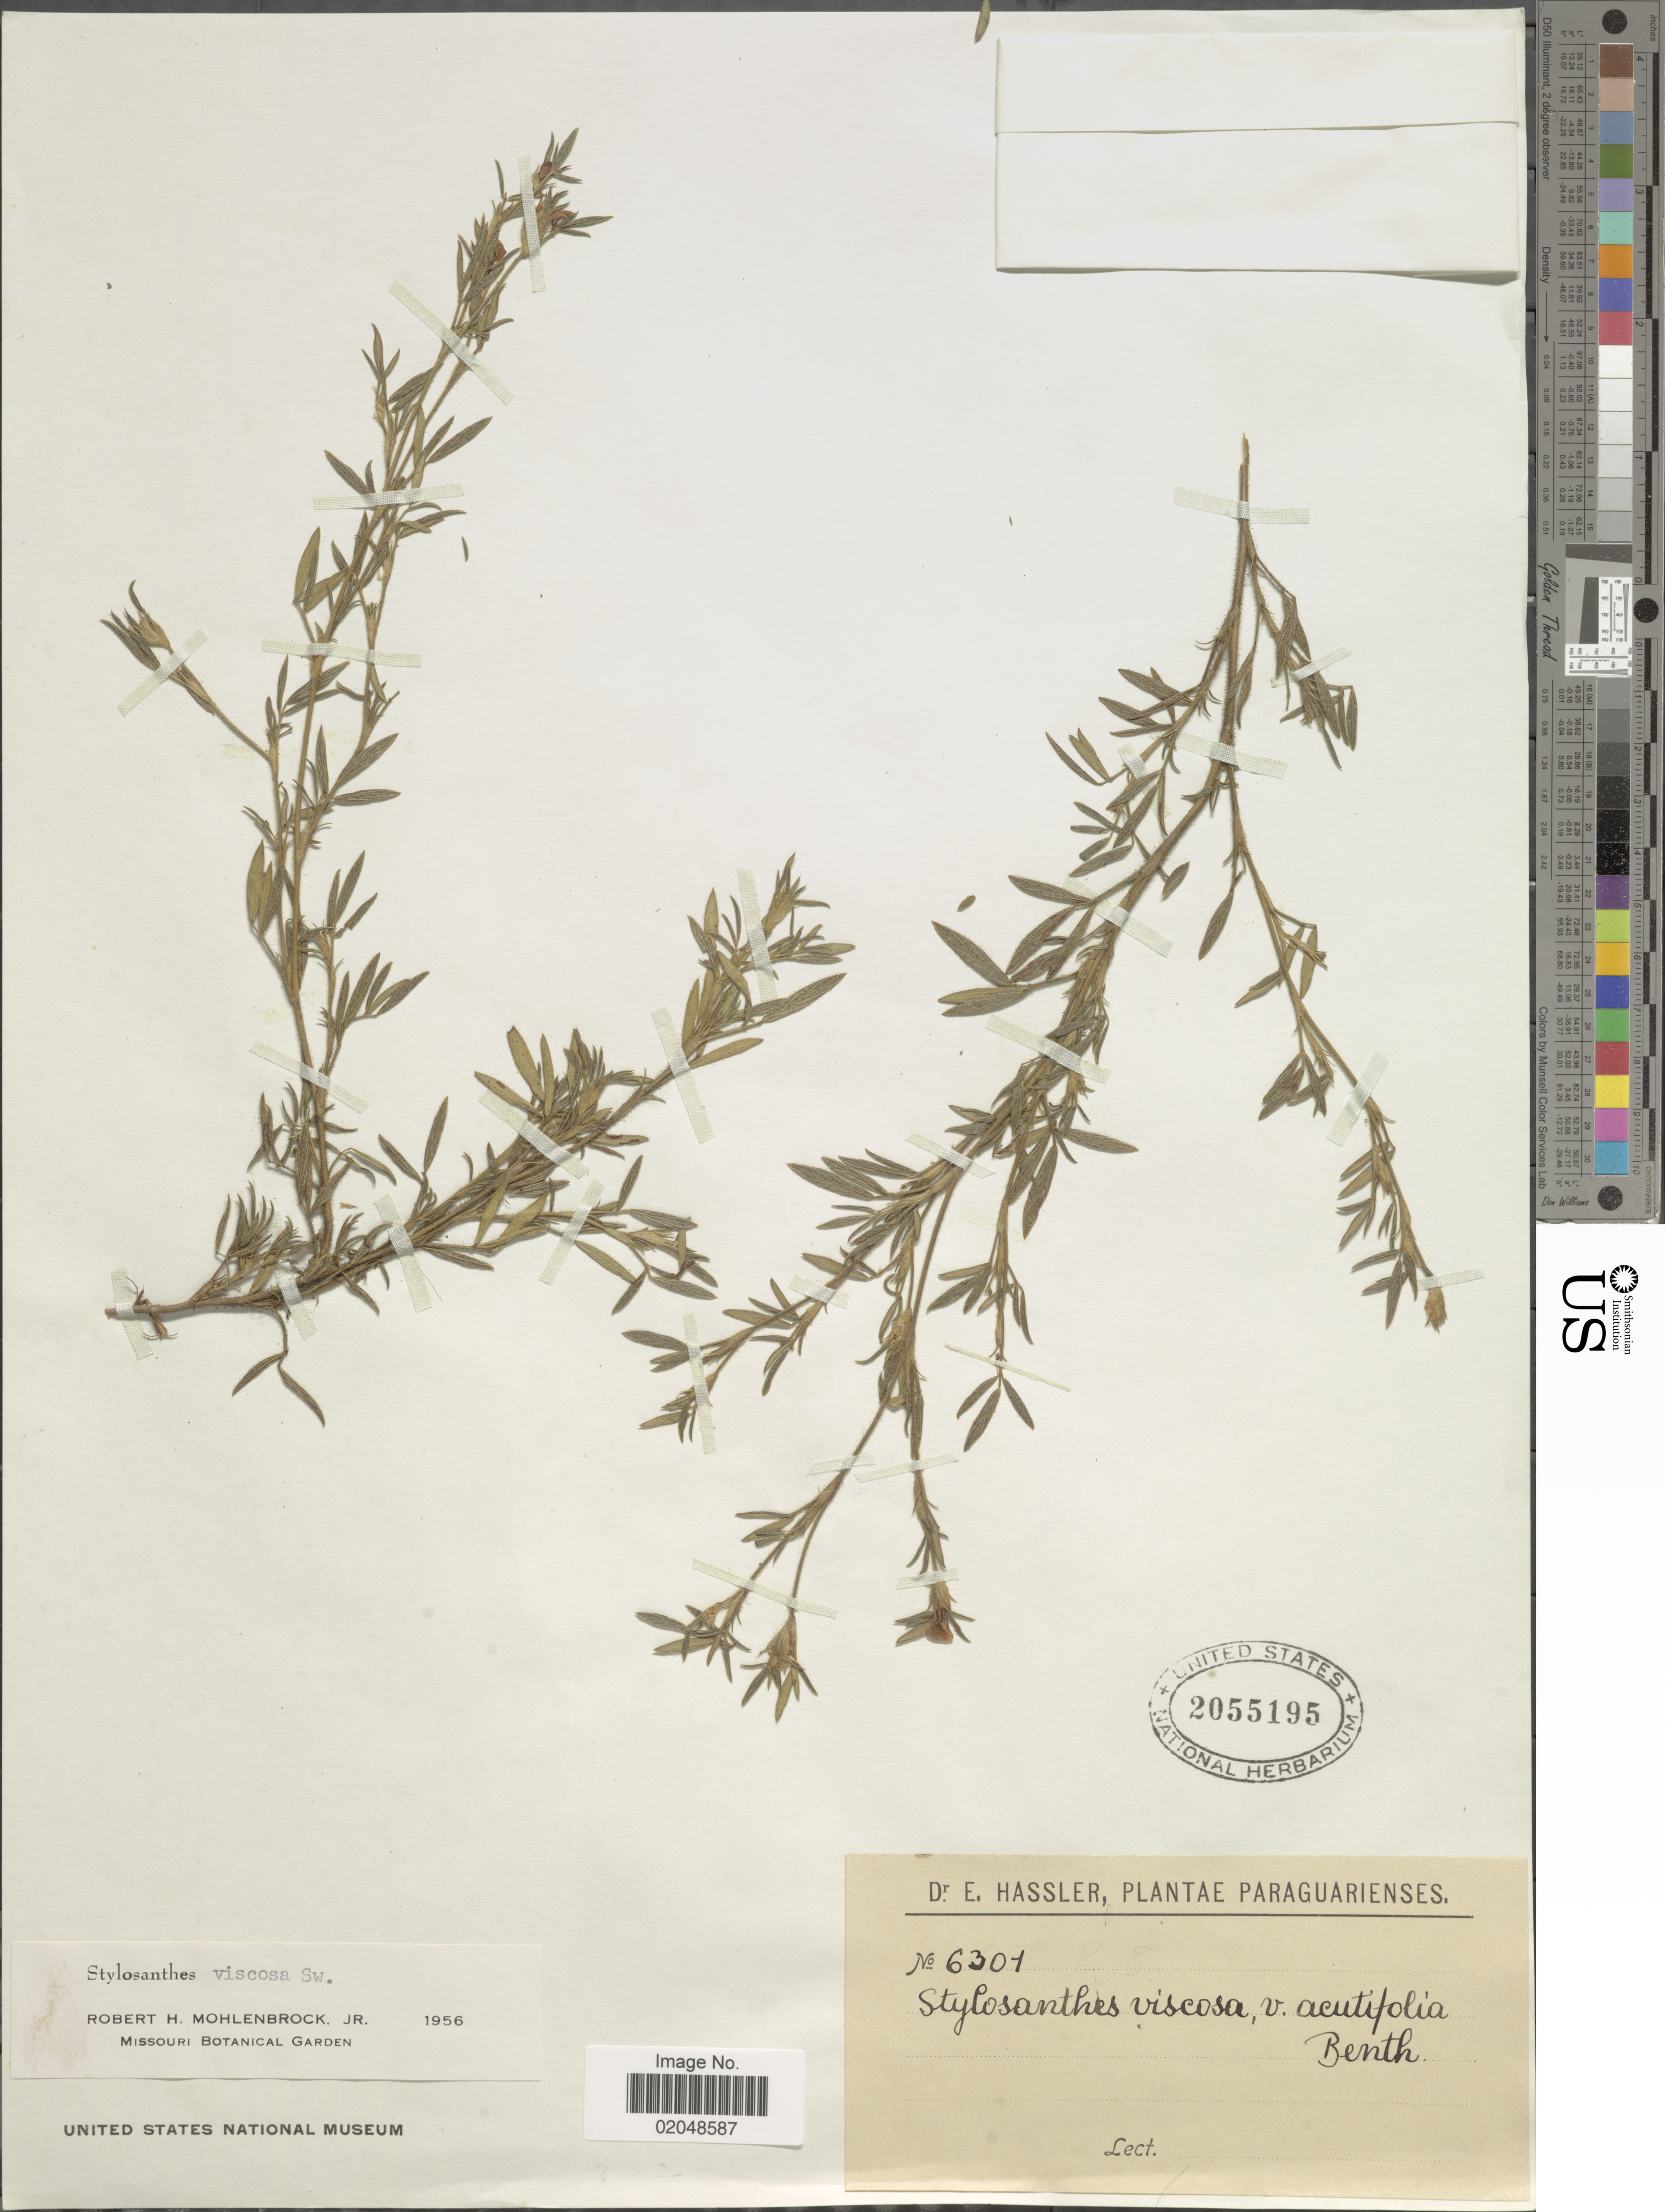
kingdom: Plantae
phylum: Tracheophyta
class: Magnoliopsida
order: Fabales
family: Fabaceae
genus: Stylosanthes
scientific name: Stylosanthes viscosa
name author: Sw.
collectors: E. Hassler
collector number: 6301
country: Paraguay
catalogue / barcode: US 2055195